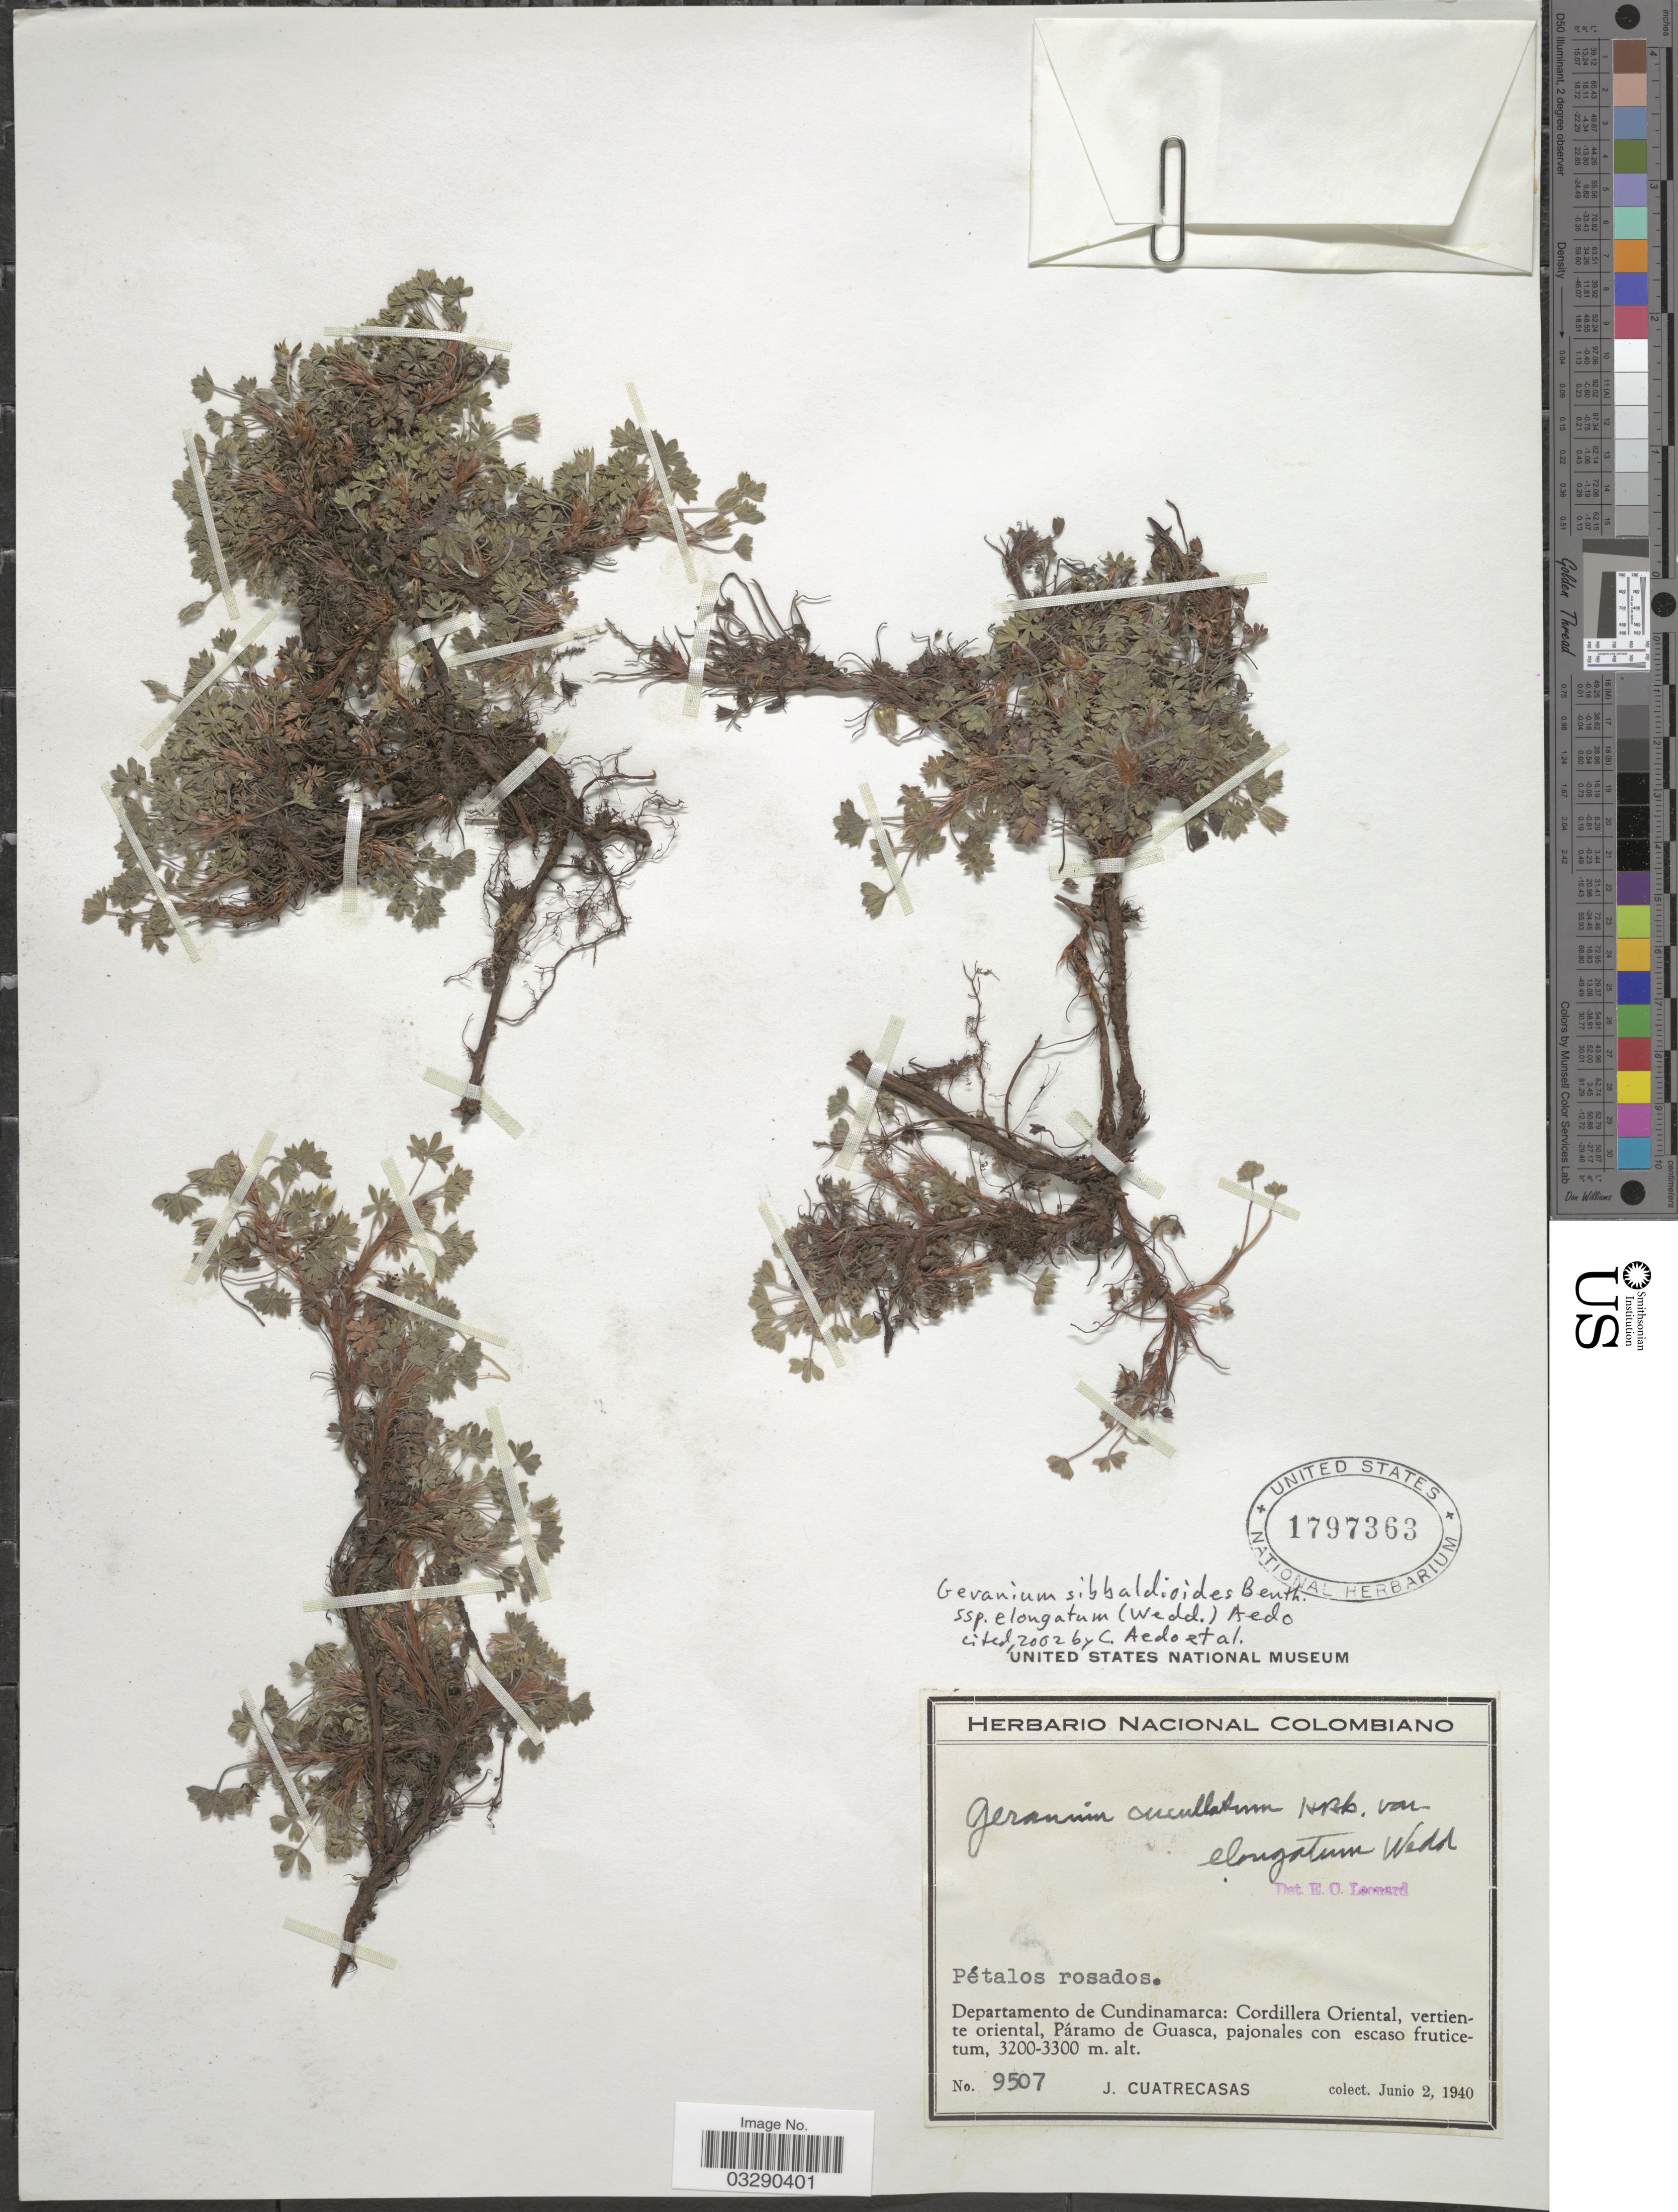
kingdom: Plantae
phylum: Tracheophyta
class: Magnoliopsida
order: Geraniales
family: Geraniaceae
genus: Geranium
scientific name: Geranium sibbaldioides subsp. elongatum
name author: (Wedd.) Aedo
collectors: J. Cuatrecasas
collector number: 9507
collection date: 1940-06-02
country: Colombia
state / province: Cundinamarca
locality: Departamento de Cundinamarca: Cordillera Oriental, vertiente oriental, Páramo de Guasca.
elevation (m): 3200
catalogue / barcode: US 1797363